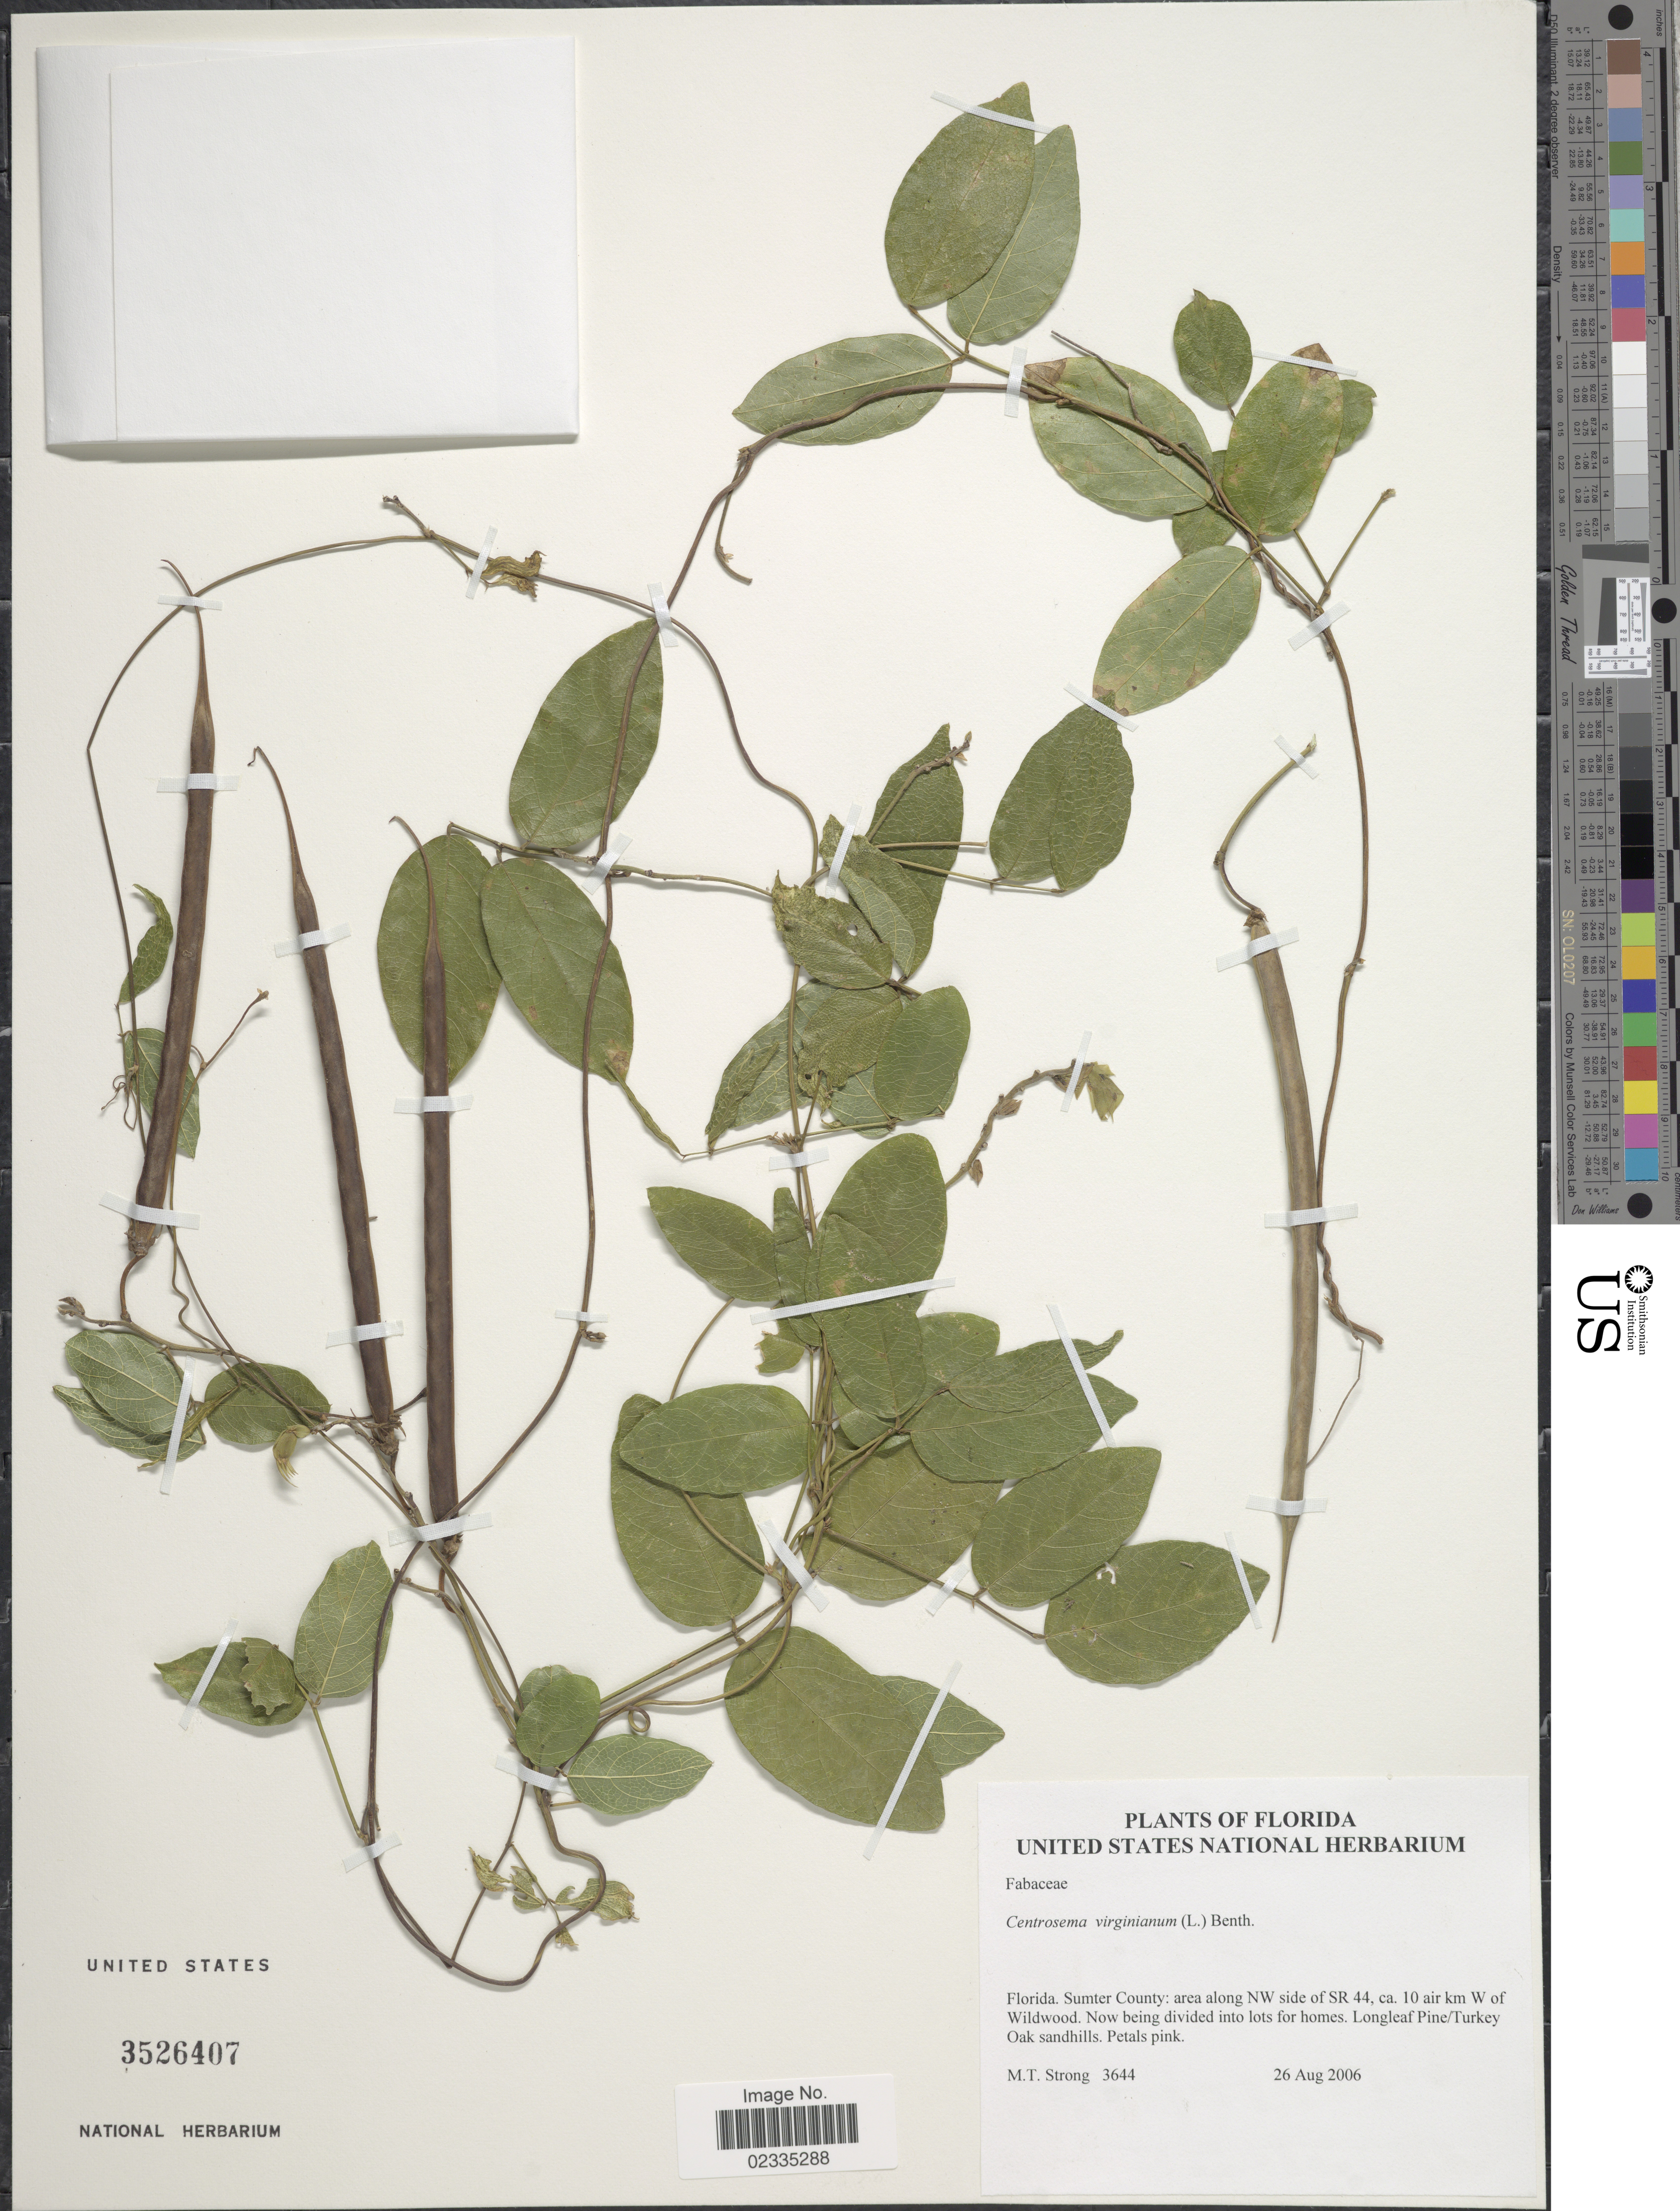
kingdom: Plantae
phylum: Tracheophyta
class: Magnoliopsida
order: Fabales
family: Fabaceae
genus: Centrosema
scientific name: Centrosema virginianum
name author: (L.) Benth.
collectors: M. T. Strong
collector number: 3644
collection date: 2006-08-26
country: United States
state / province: Florida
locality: Sumter County: area along NW side of SR 44, ca. 10 air km W of Wildwood.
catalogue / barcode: US 3526407